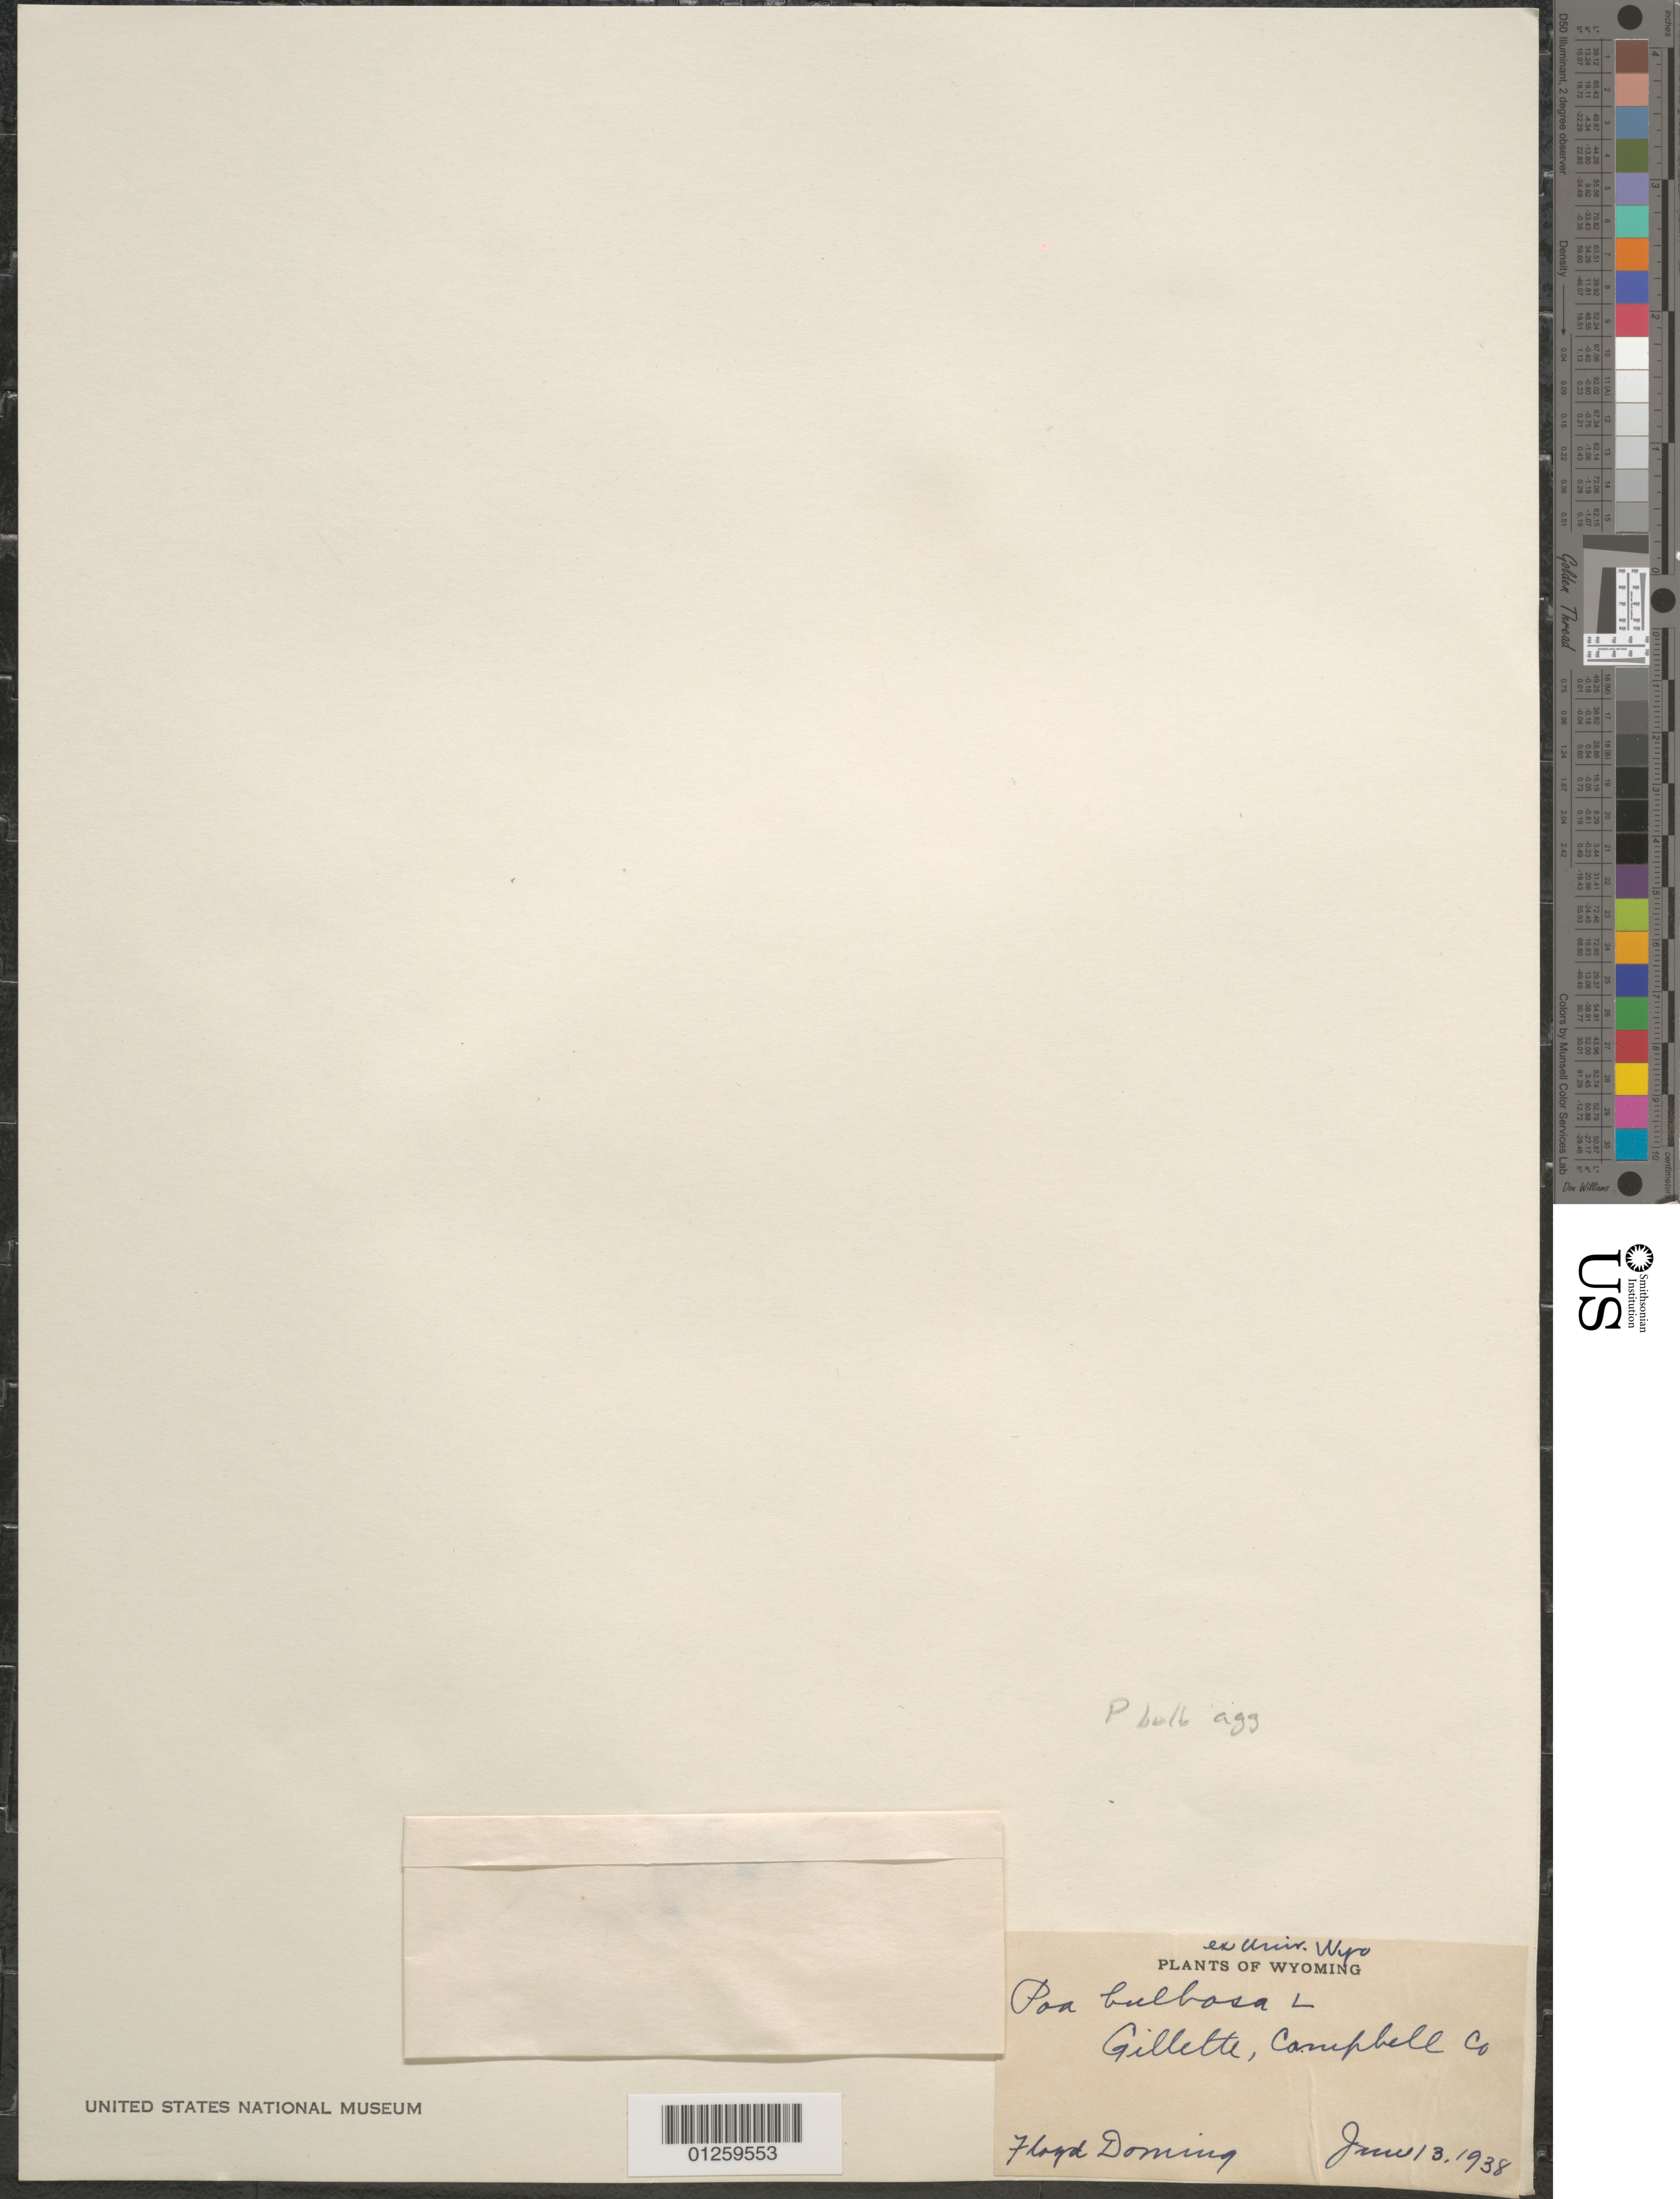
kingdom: Plantae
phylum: Tracheophyta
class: Liliopsida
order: Poales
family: Poaceae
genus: Poa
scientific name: Poa bulbosa agg. viviparous plant(s)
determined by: Soreng, Robert J., Research Associate (BOT), Smithsonian Institution - National Museum of Natural History (UNITED STATES)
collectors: F. Doming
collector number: no coll number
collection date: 1938-06-13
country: United States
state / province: Wyoming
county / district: Campbell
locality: no catalog number, no United States National Museum number, no coll number.